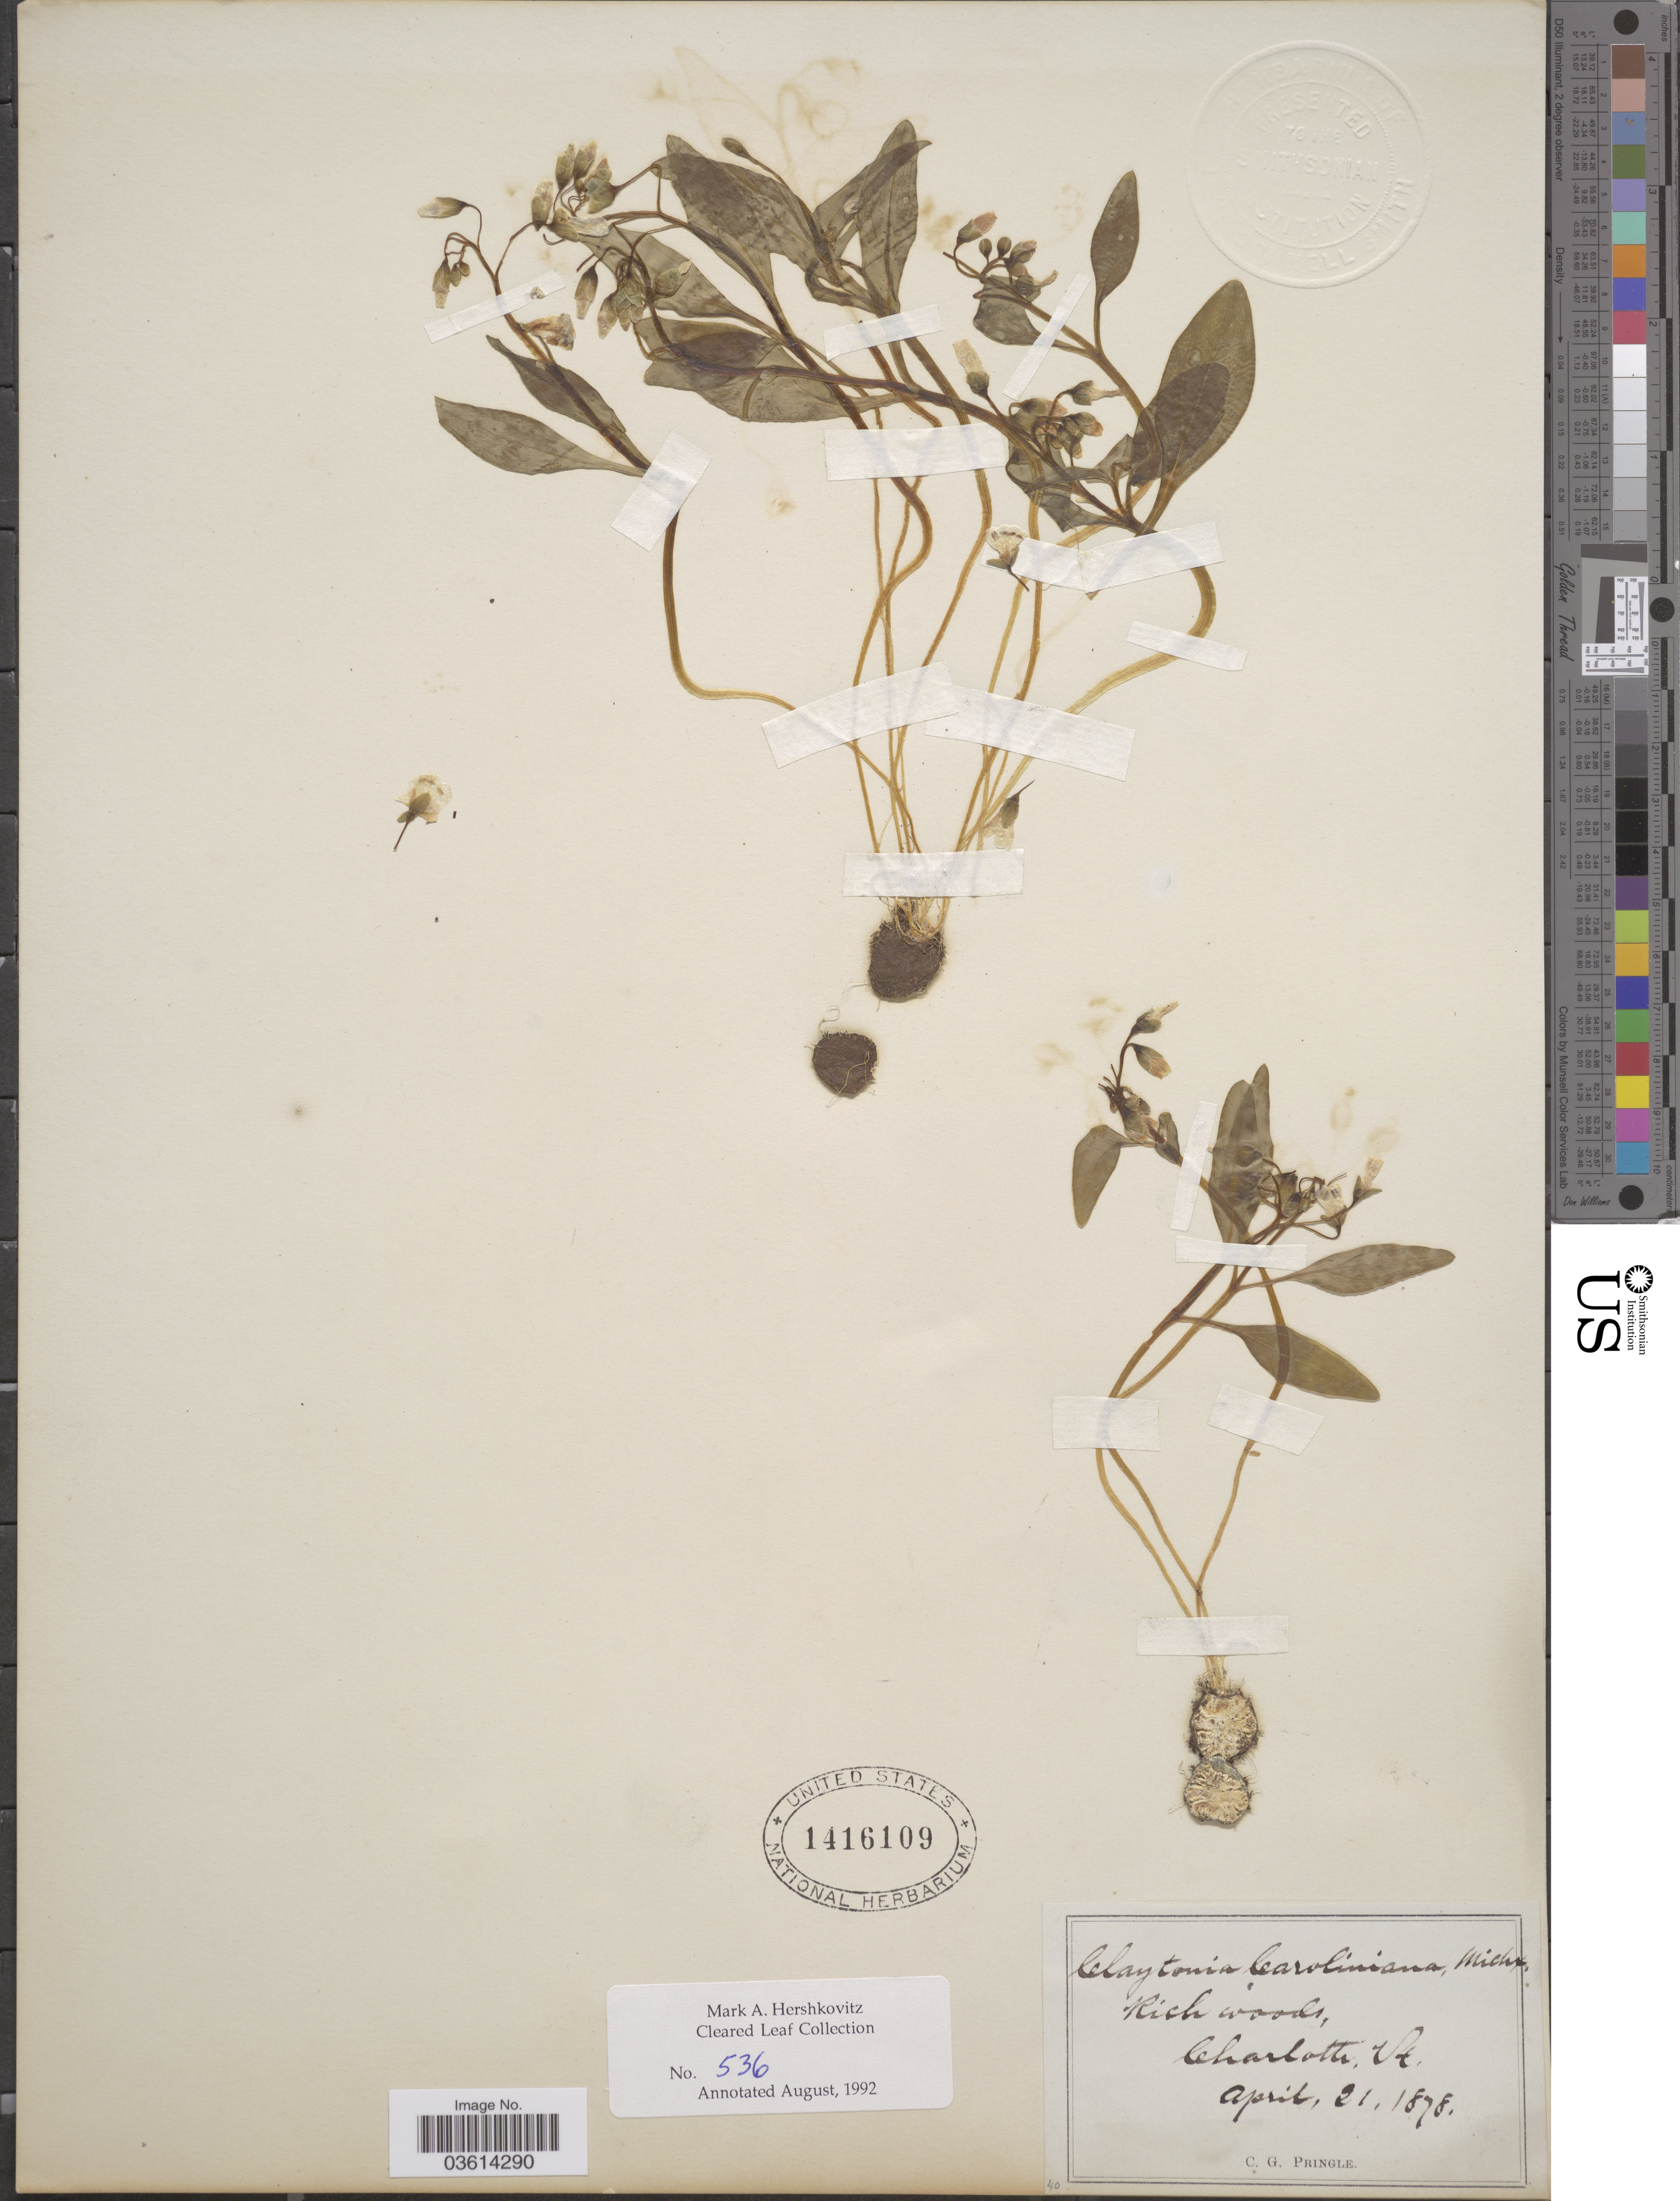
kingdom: Plantae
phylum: Tracheophyta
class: Magnoliopsida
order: Caryophyllales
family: Montiaceae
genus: Claytonia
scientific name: Claytonia caroliniana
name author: Michx.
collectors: C. G. Pringle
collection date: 1878-04-21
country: United States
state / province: Vermont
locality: Charlotte.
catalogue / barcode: US 1416109